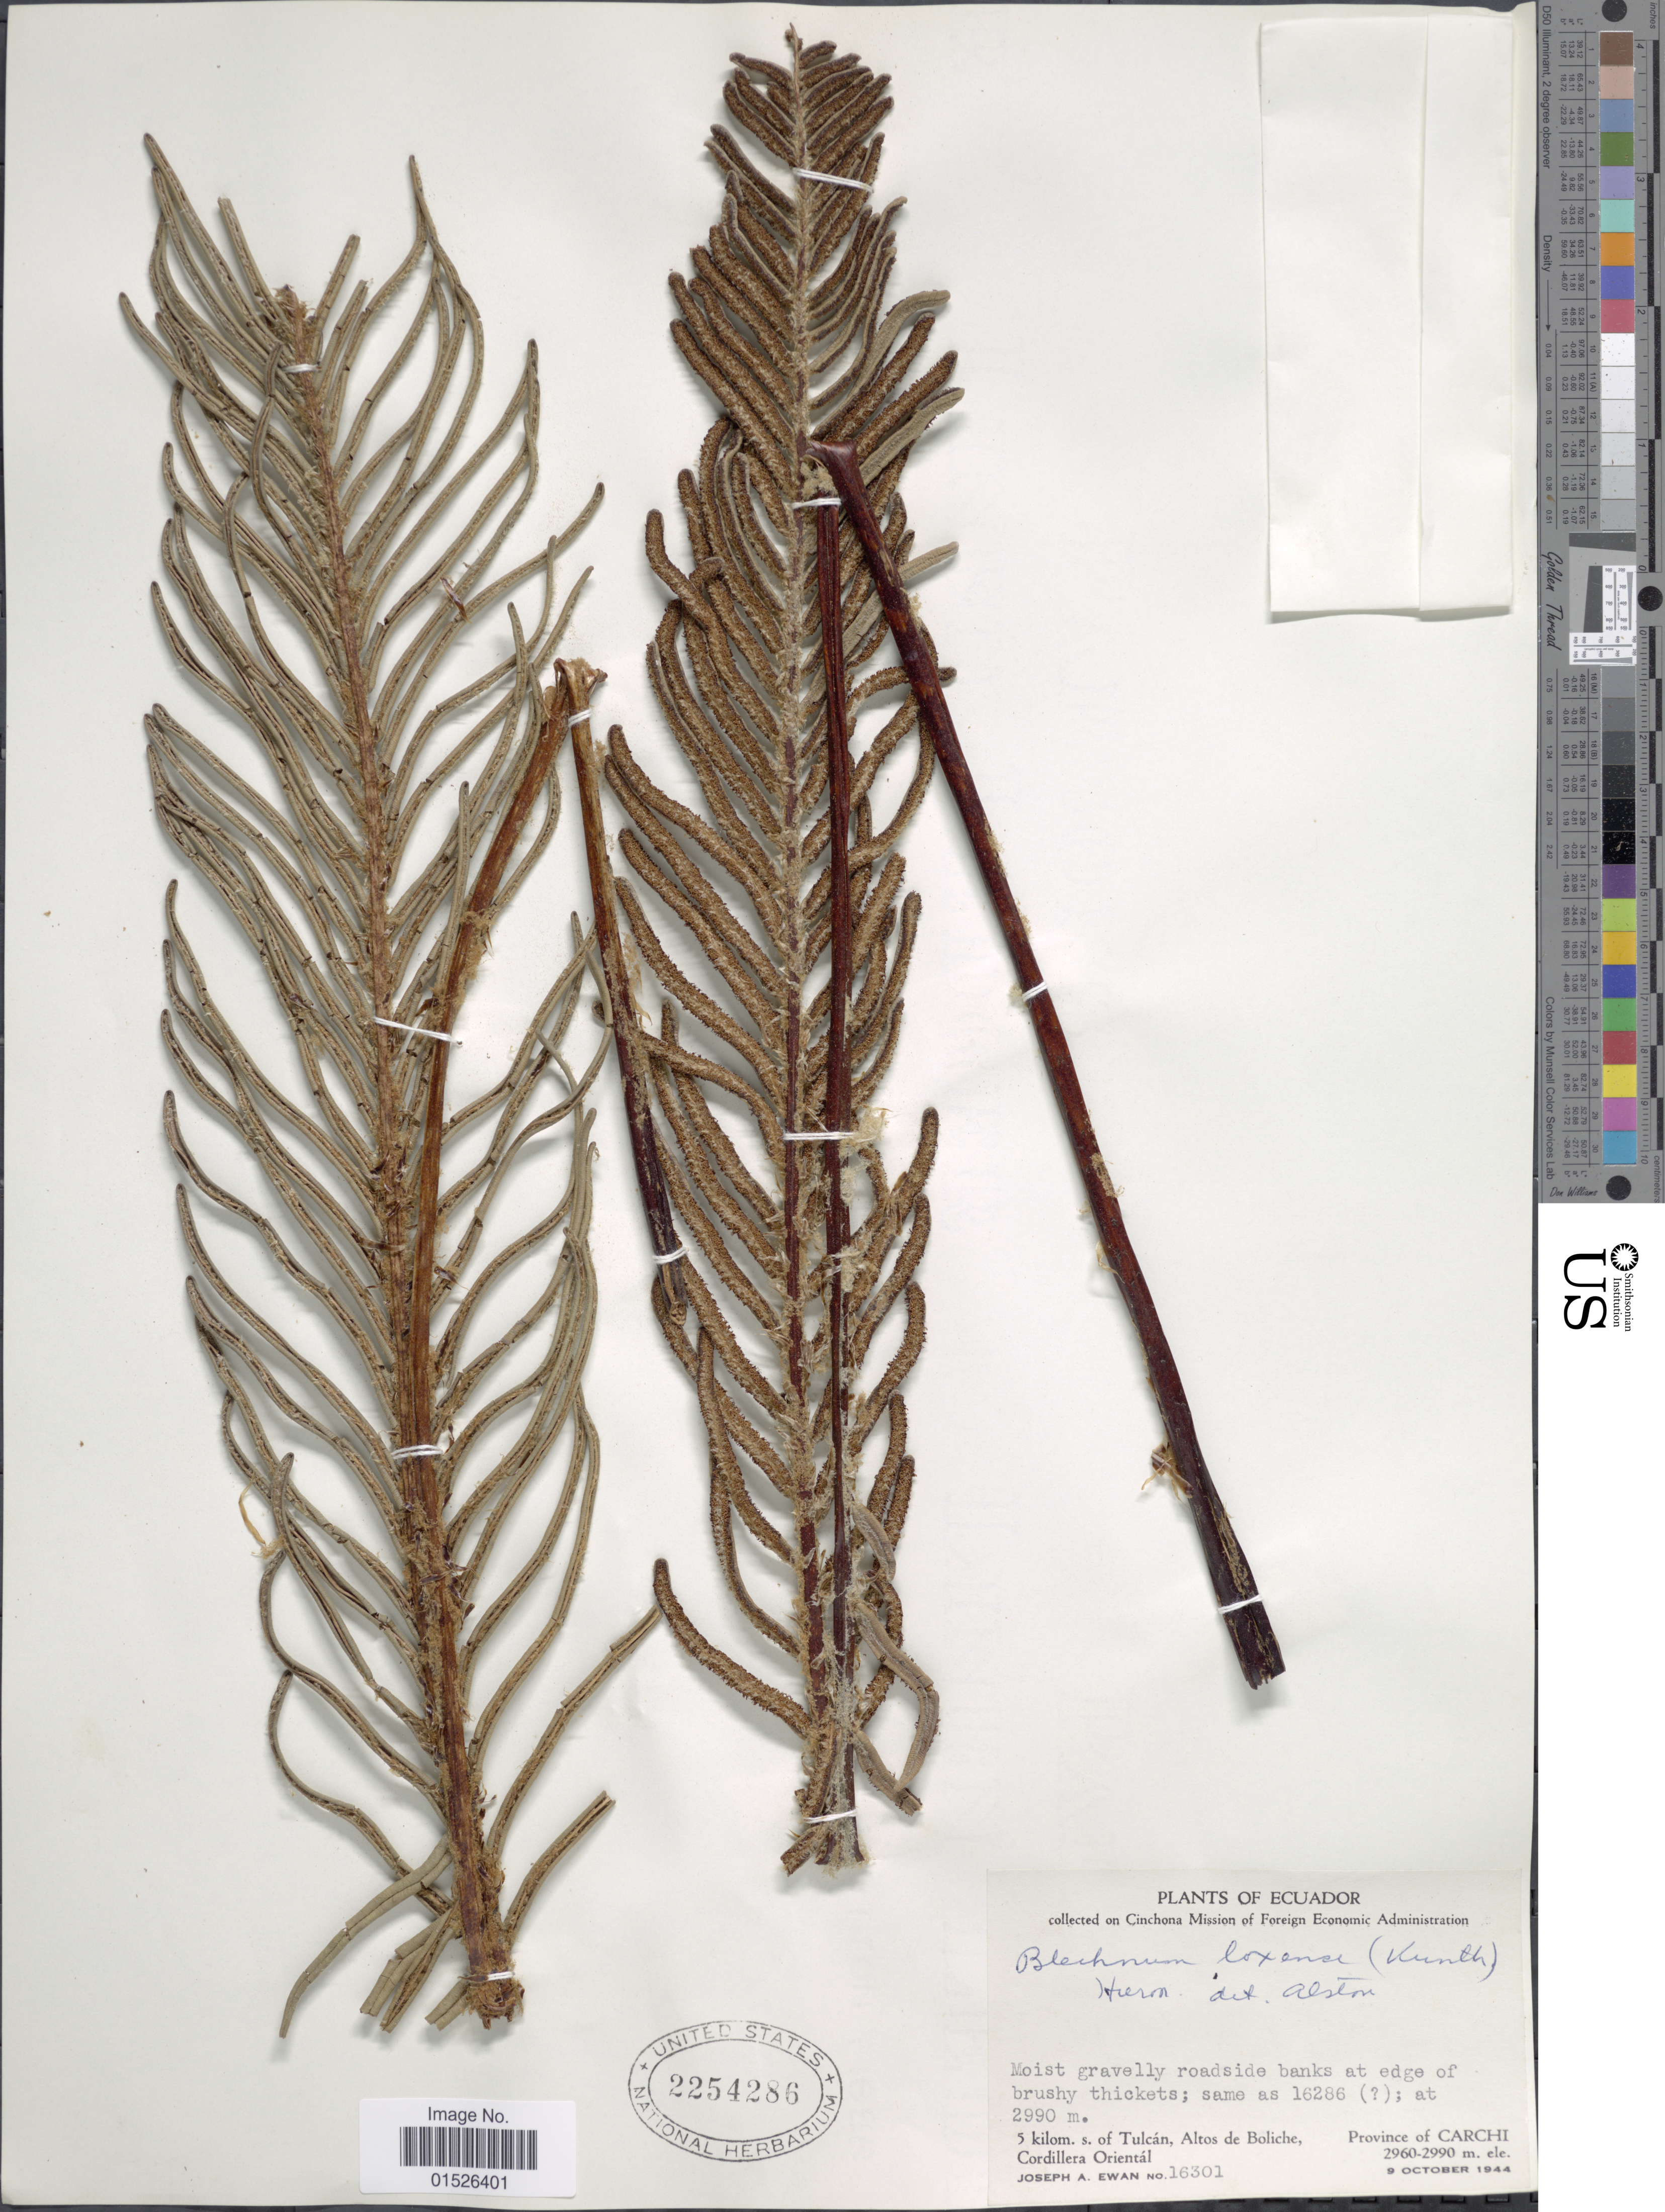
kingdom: Plantae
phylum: Tracheophyta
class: Polypodiopsida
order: Polypodiales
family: Blechnaceae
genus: Blechnum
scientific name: Blechnum loxense var. stenophyllum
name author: (Klotzsch) Lellinger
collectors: J. A. Ewan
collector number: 16301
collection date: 1944-10-09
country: Ecuador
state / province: Carchi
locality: Ecuador, 5 kilom, s, of Tulcan, Altos de Boliche, Cordillera Oriental, Province of Carchi.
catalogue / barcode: US 2254286